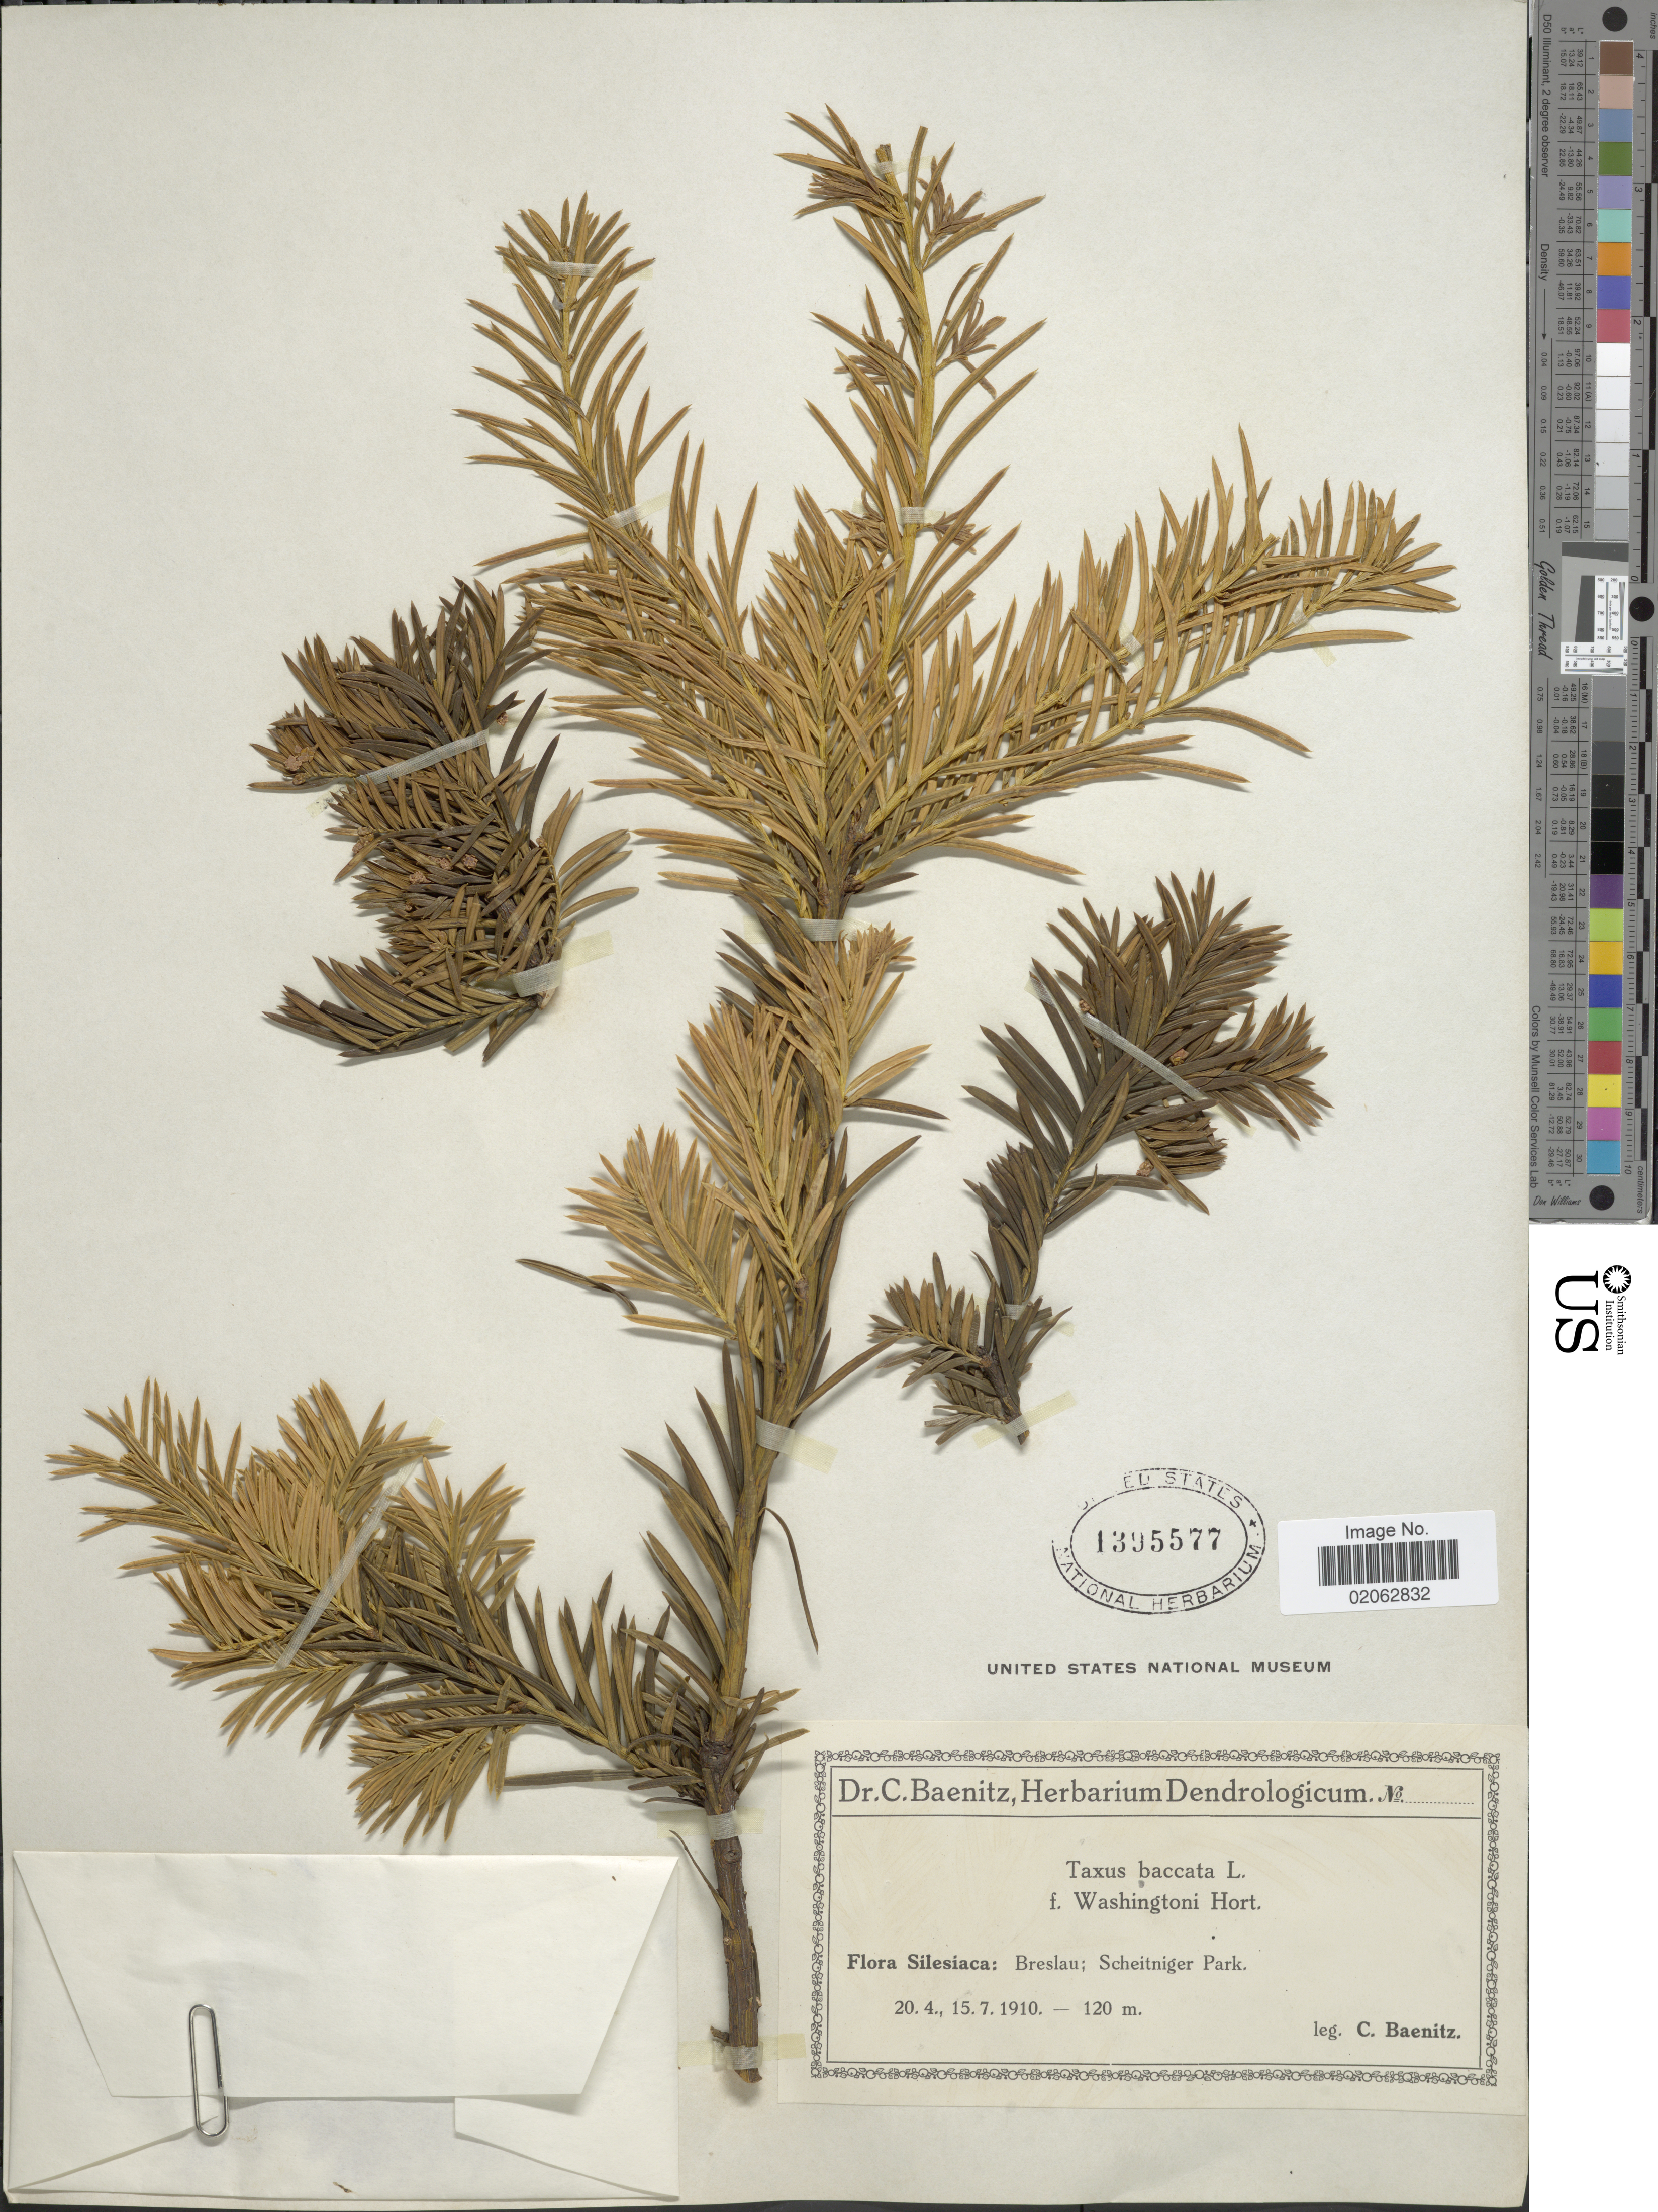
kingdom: Plantae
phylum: Tracheophyta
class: Pinopsida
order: Pinales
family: Taxaceae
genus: Taxus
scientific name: Taxus baccata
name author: L.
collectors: C. G. Baenitz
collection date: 1910-04-20/1910-07-15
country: Poland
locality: Silesiaca: Breslau; Scheitniger Park.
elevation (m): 120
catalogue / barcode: US 1395577